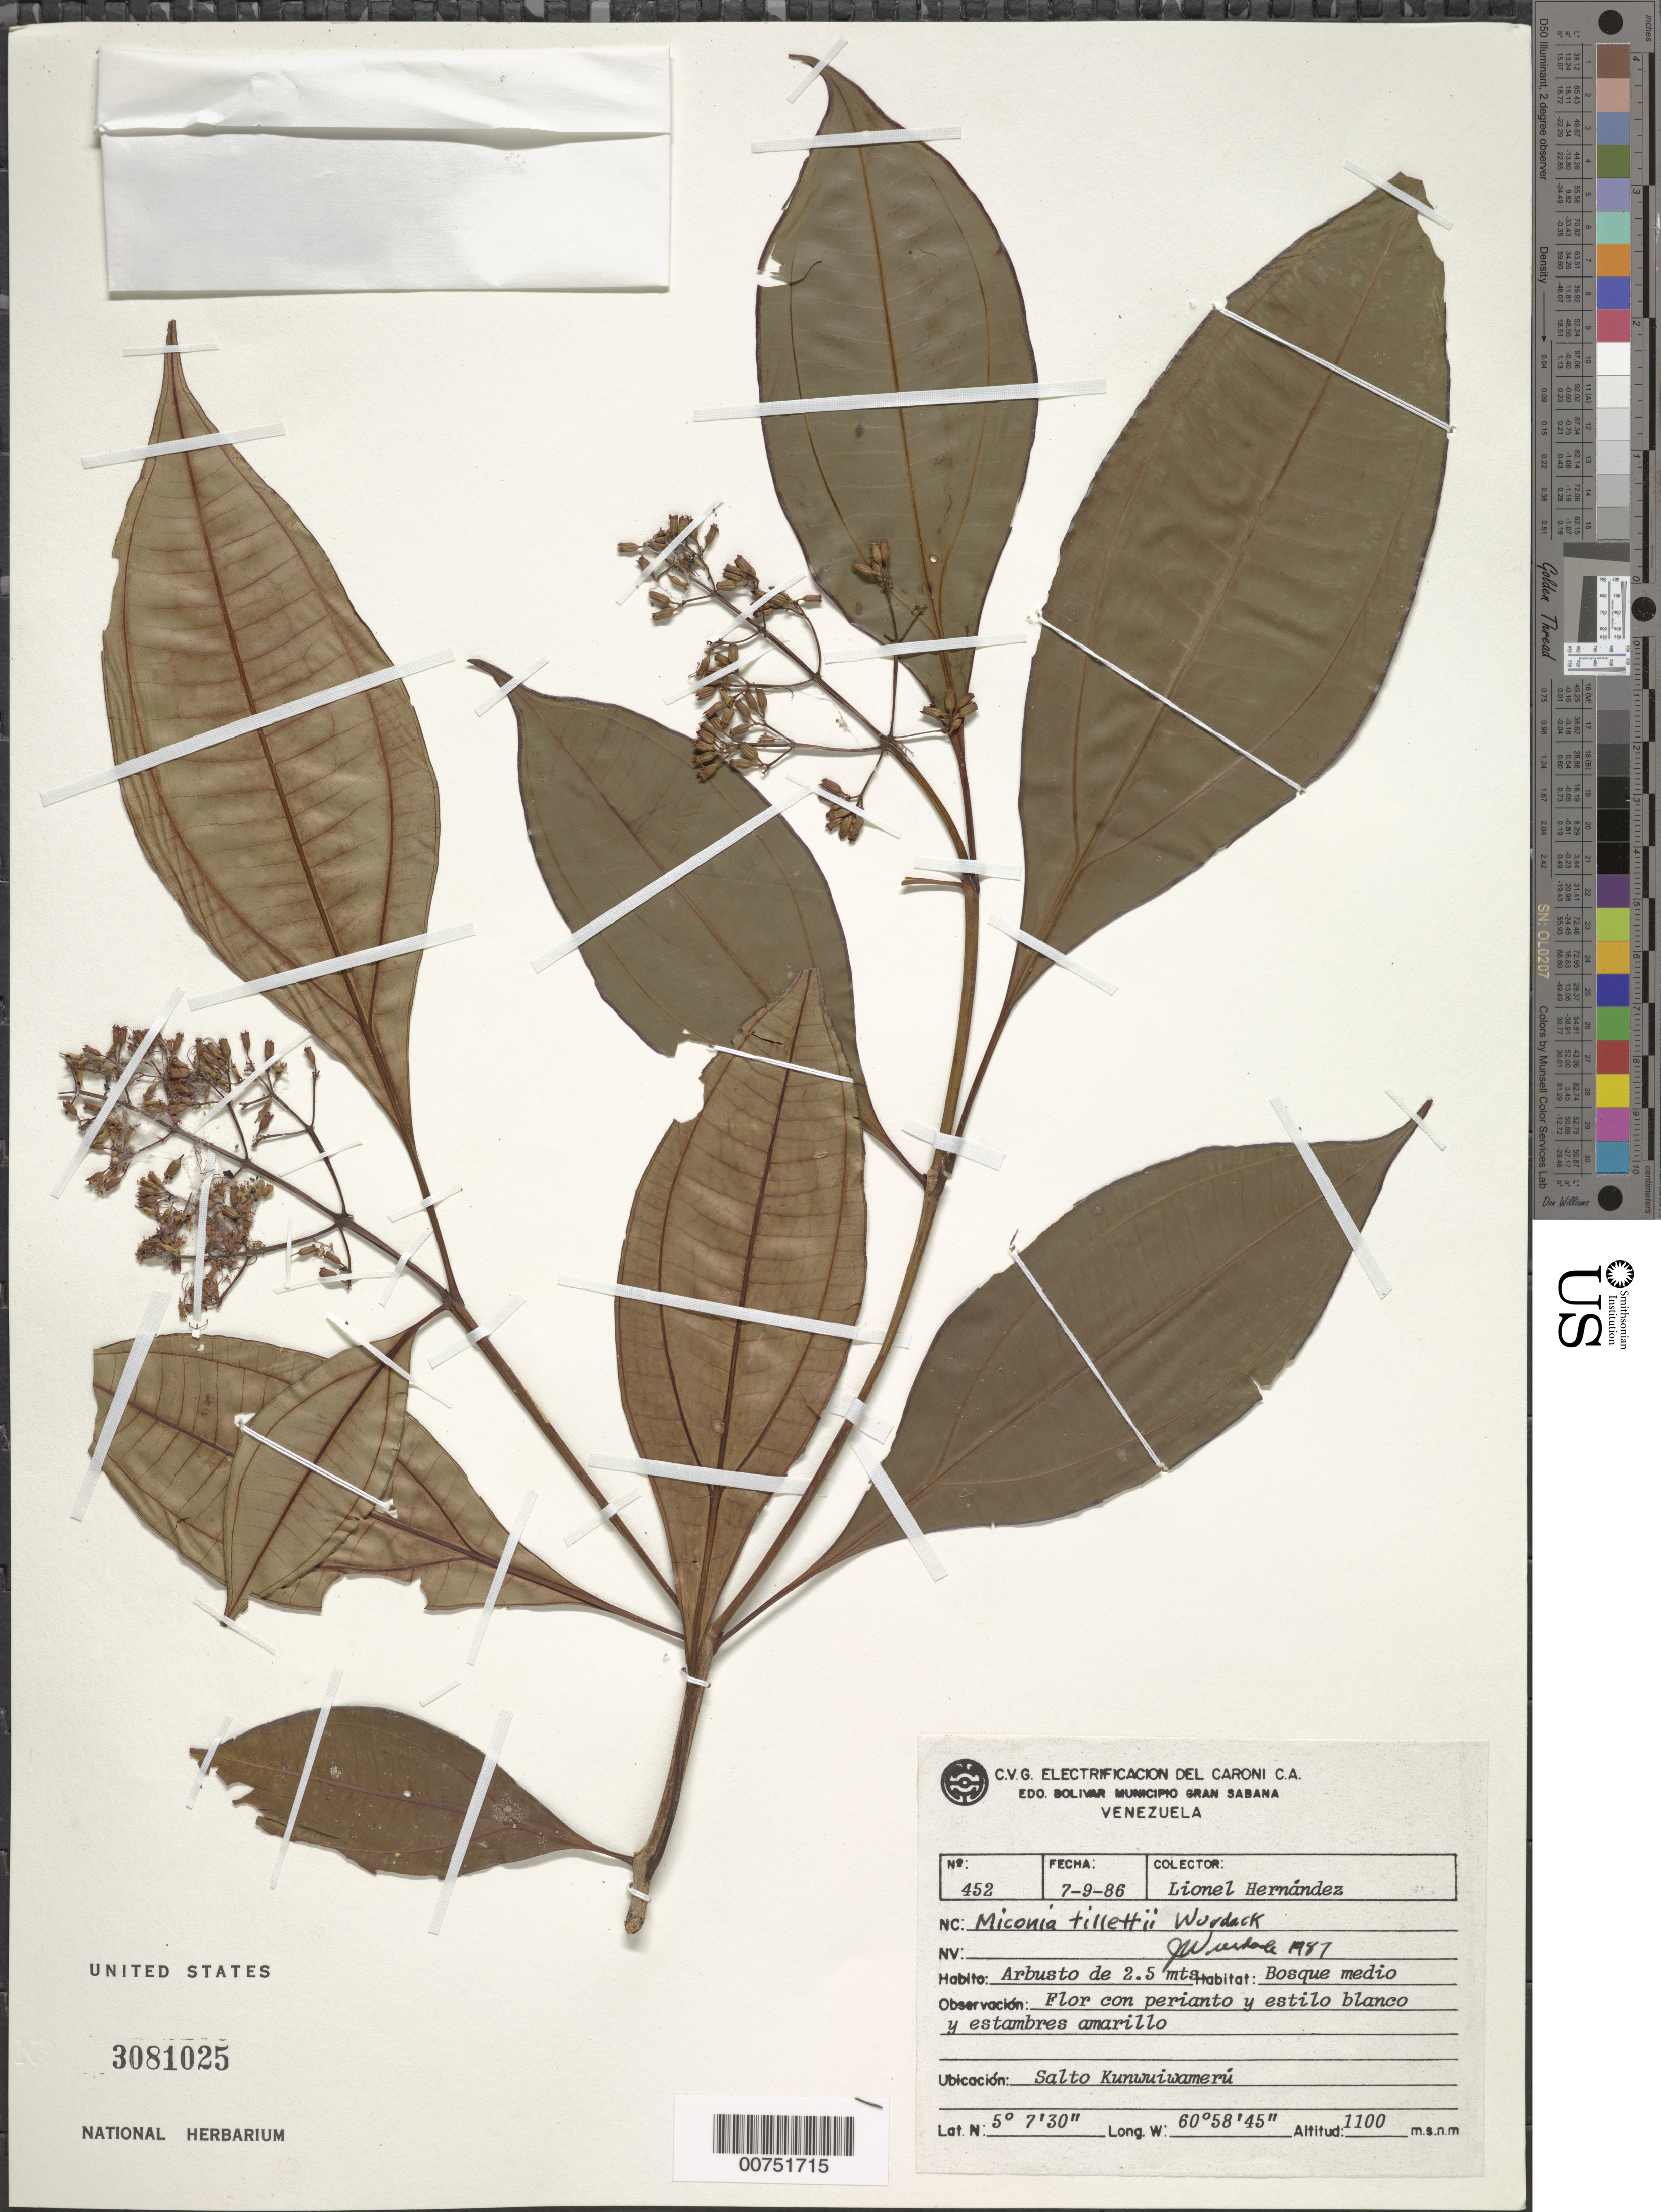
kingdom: Plantae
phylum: Tracheophyta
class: Magnoliopsida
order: Myrtales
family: Melastomataceae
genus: Miconia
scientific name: Miconia tillettii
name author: Wurdack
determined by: Wurdack, John J., (US), US (UNITED STATES)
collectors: L. Hernández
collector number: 452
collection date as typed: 7-Sep-86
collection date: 1986-09-07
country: Venezuela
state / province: Bolívar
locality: Salto Kunwuiwameru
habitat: Bosque medio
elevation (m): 1100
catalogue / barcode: US 3081025